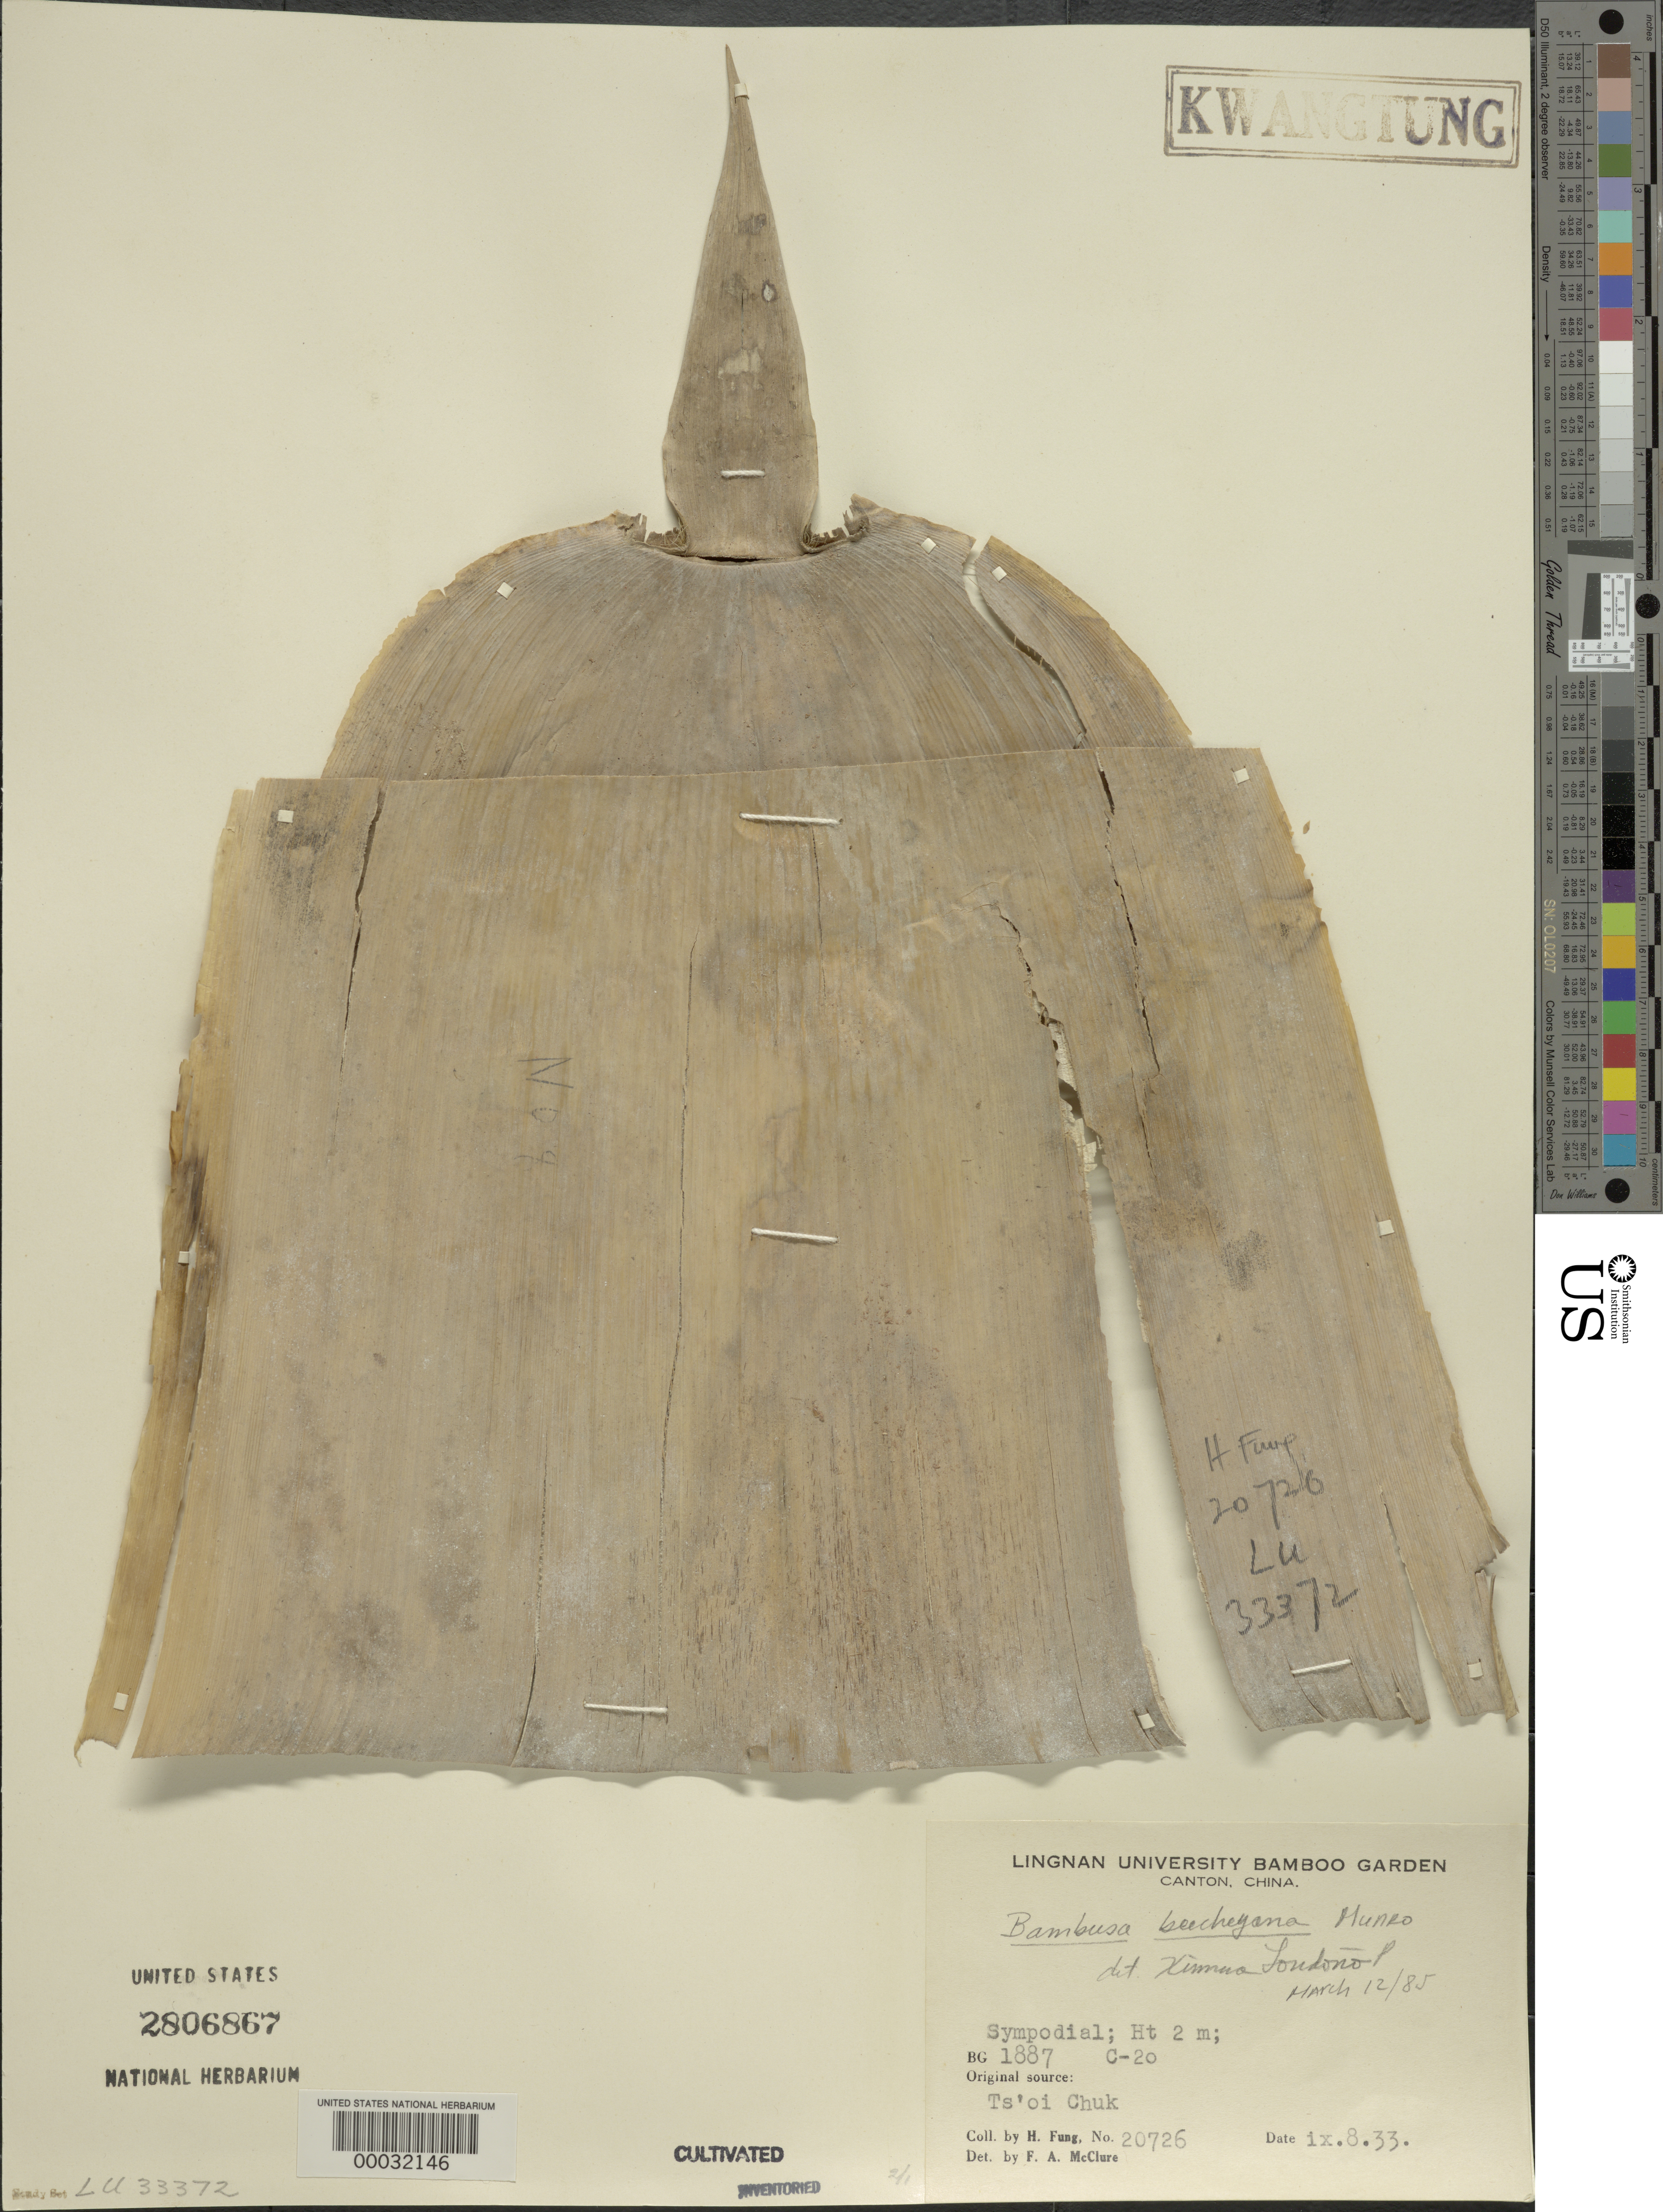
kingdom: Plantae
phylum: Tracheophyta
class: Liliopsida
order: Poales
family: Poaceae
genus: Bambusa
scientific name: Bambusa beecheyana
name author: Munro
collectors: H. L. Fung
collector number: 20726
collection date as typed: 08 Sep 1933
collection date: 1933-09-08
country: China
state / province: Guangdong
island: Honam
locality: Cingnan univ. bamboo garden-poon yu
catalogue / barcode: US 2806867